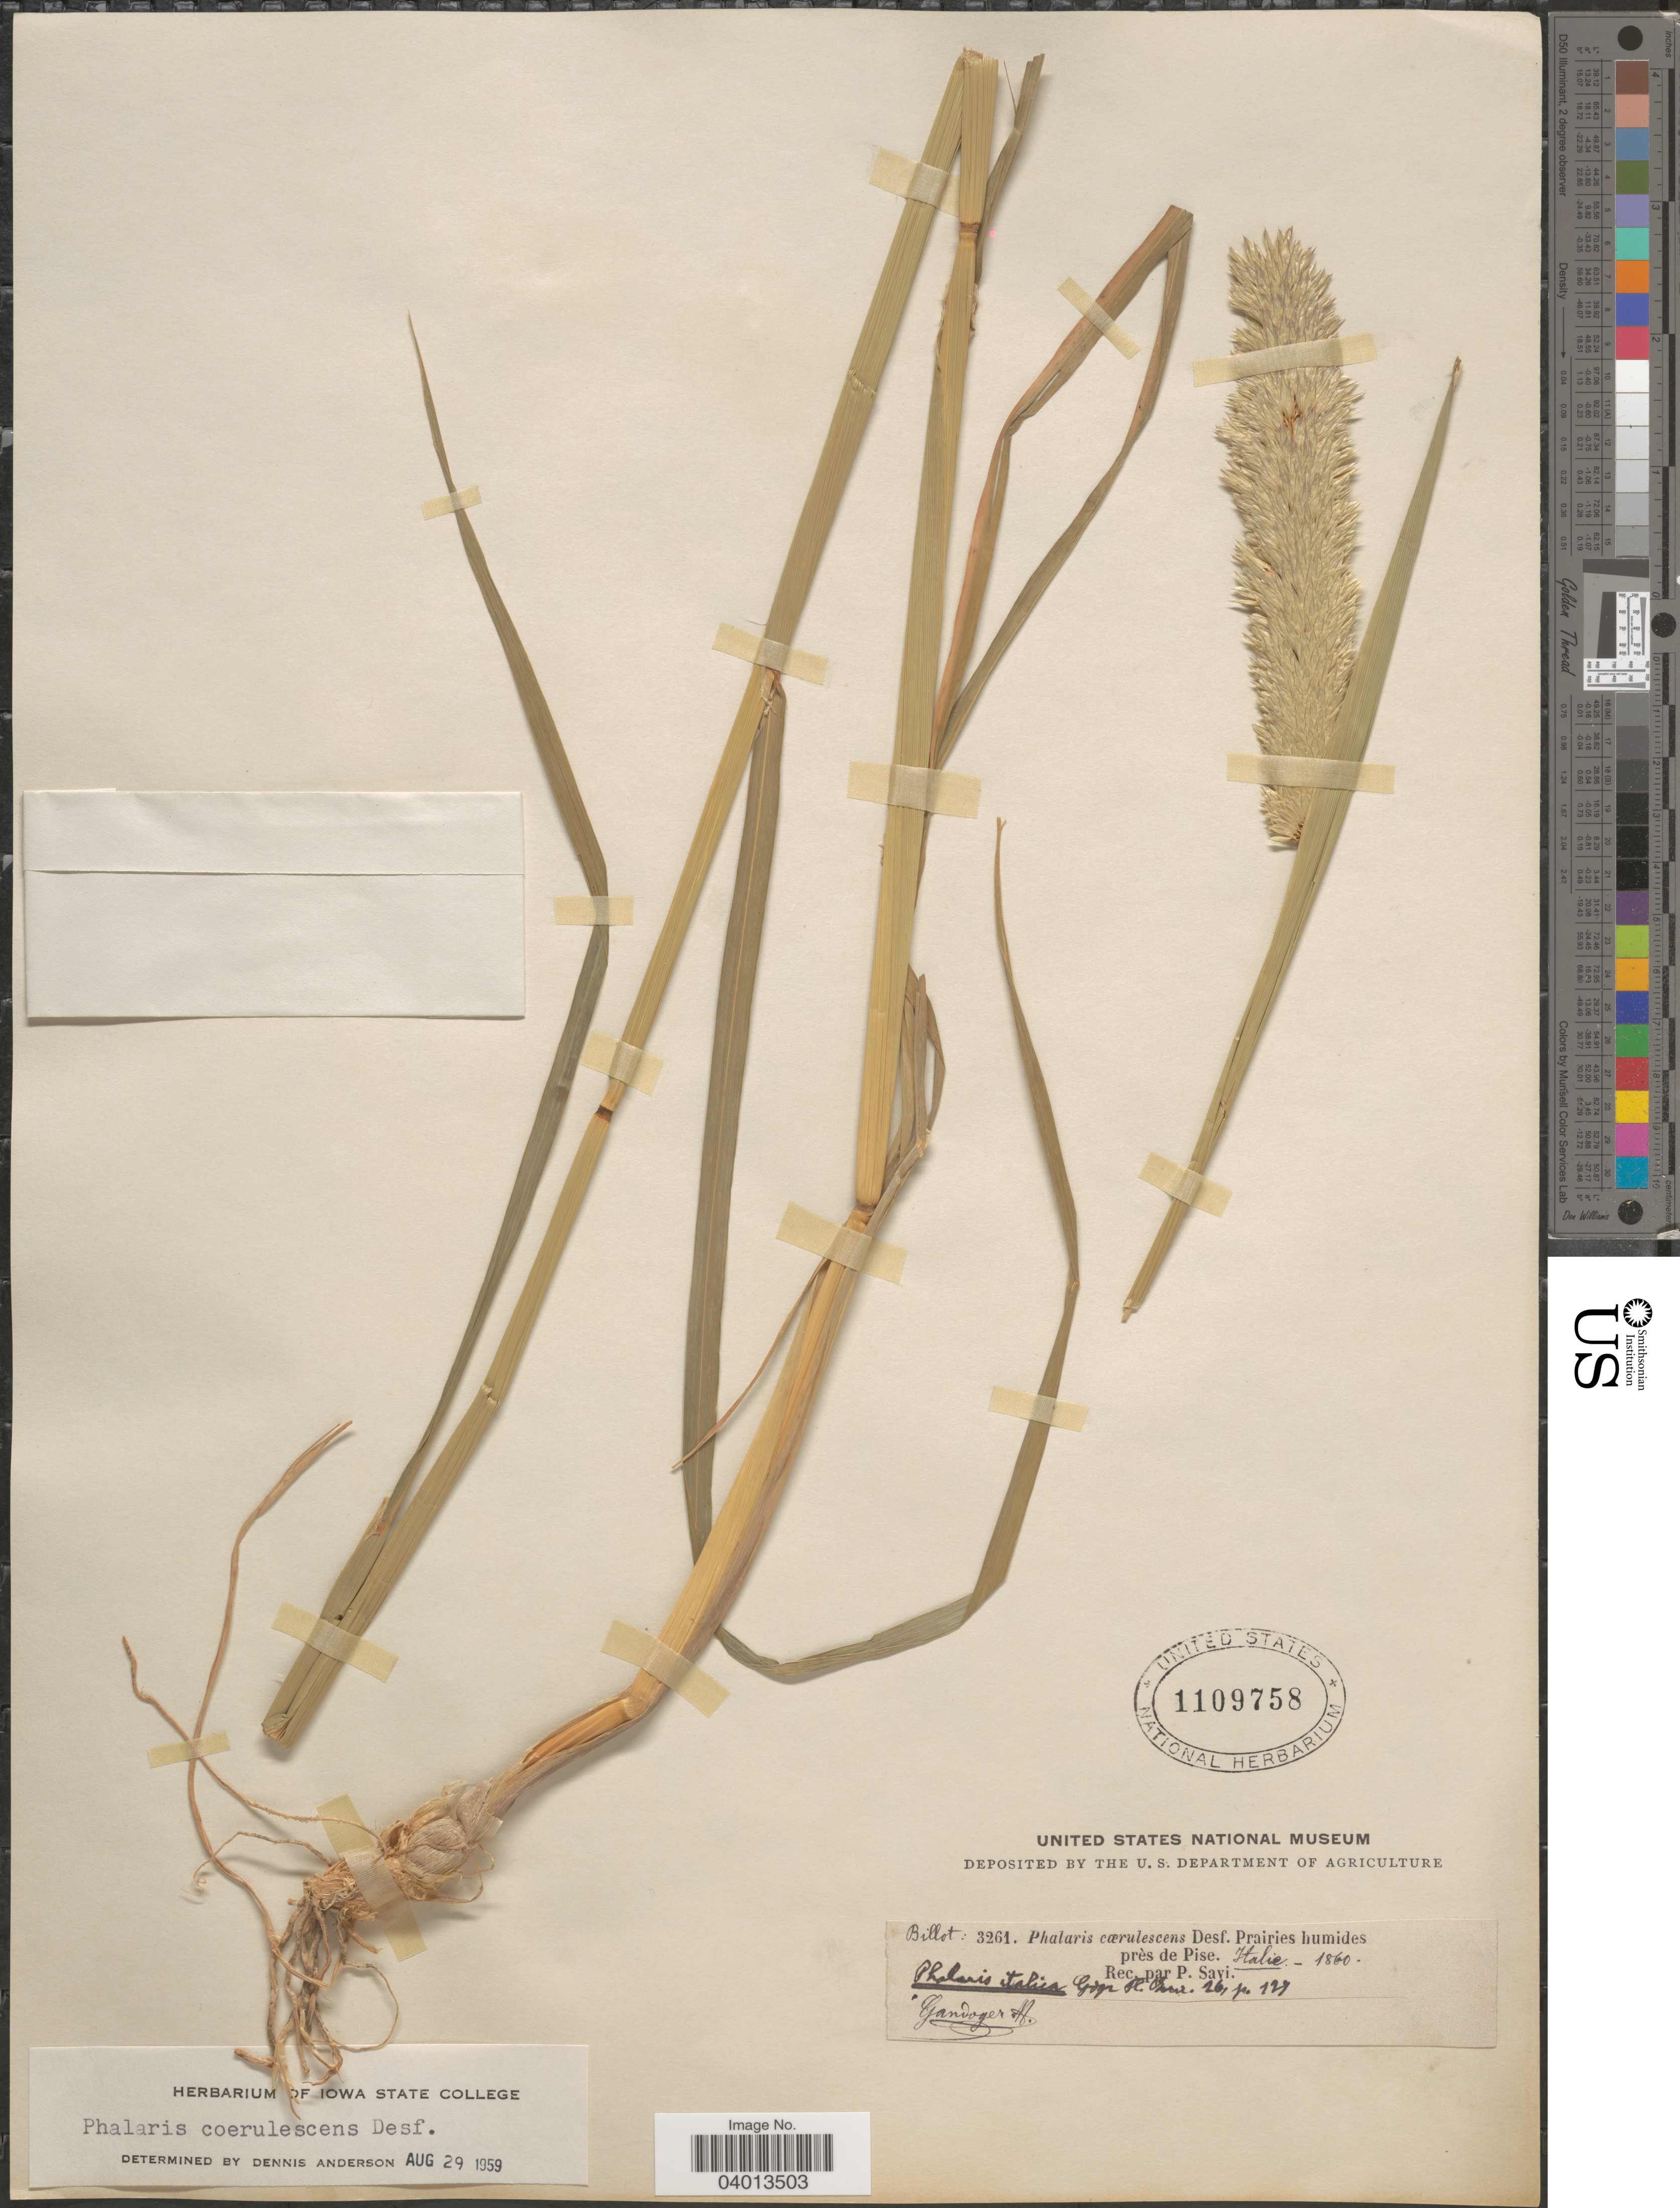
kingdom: Plantae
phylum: Tracheophyta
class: Liliopsida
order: Poales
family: Poaceae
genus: Phalaris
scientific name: Phalaris coerulescens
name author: Desf.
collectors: Billot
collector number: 3261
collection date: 1860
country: Italy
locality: Desf. Prairies humides près de Pise.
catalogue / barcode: US 1109758